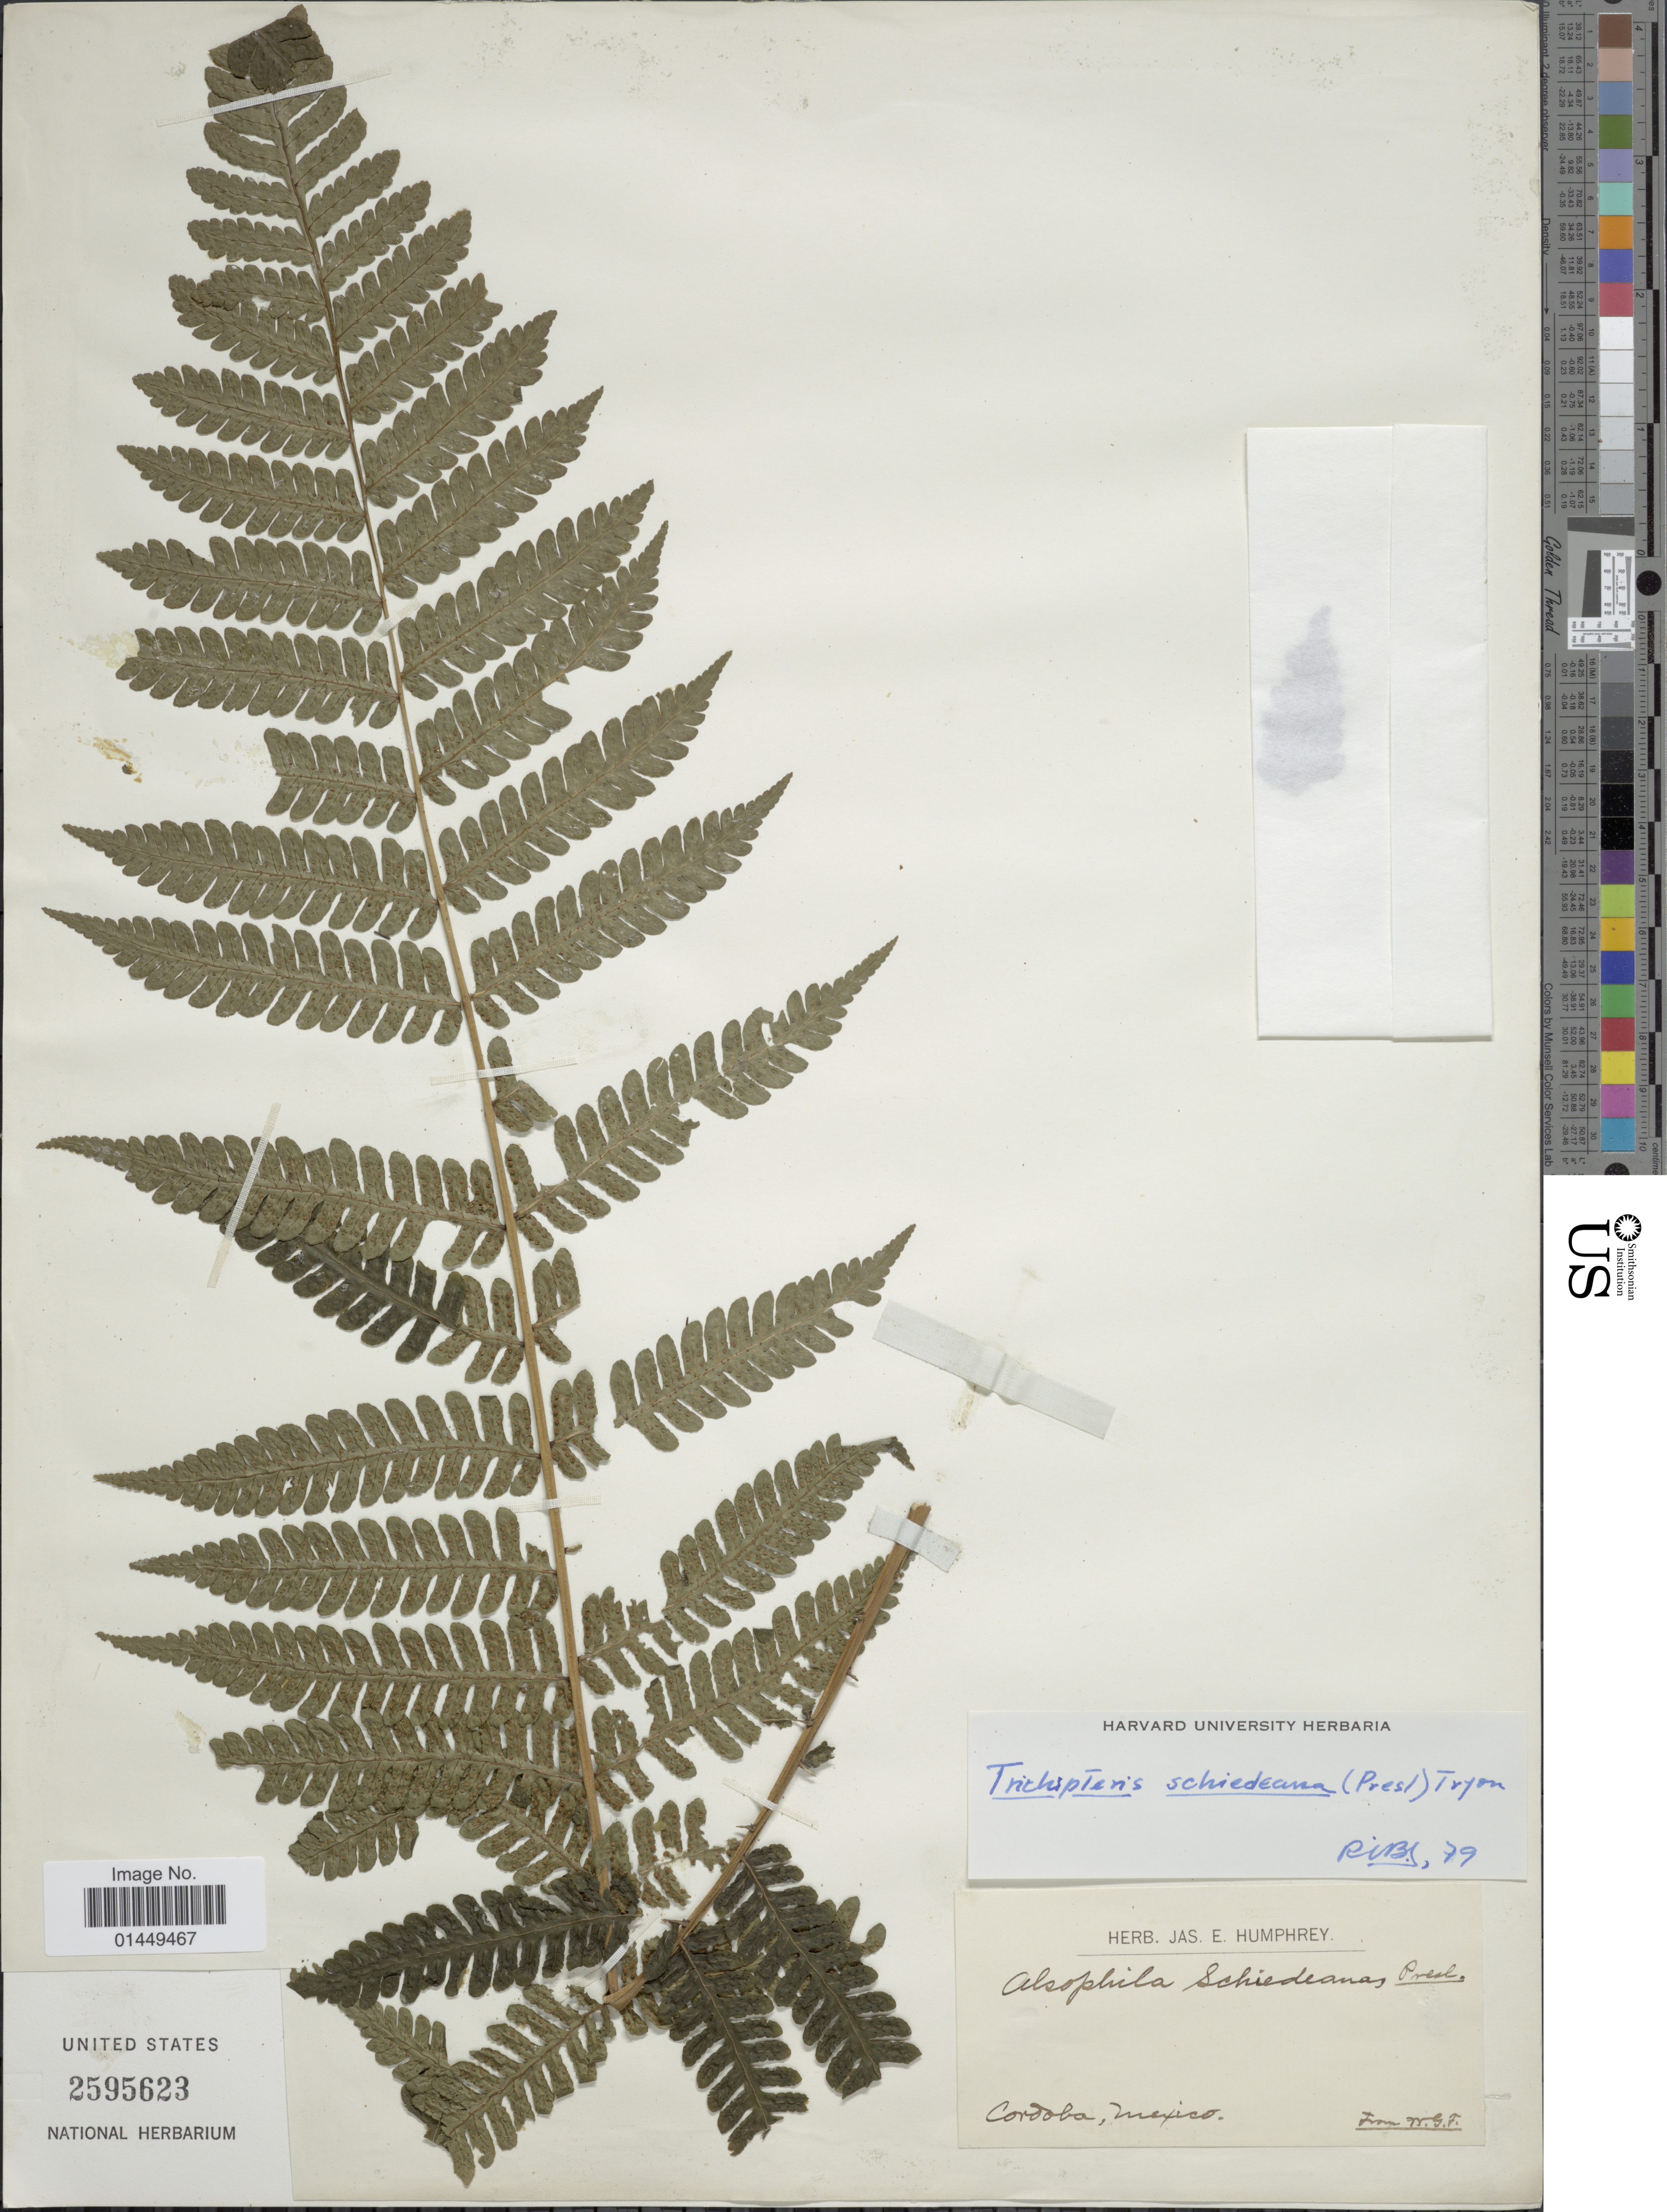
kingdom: Plantae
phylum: Tracheophyta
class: Polypodiopsida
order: Cyatheales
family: Cyatheaceae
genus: Cyathea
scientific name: Cyathea schiedeana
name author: (C. Presl) Domin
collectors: ex herb. Jas. Ellis Humphrey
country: Mexico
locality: Cordoba, Mexico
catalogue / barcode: US 2595623